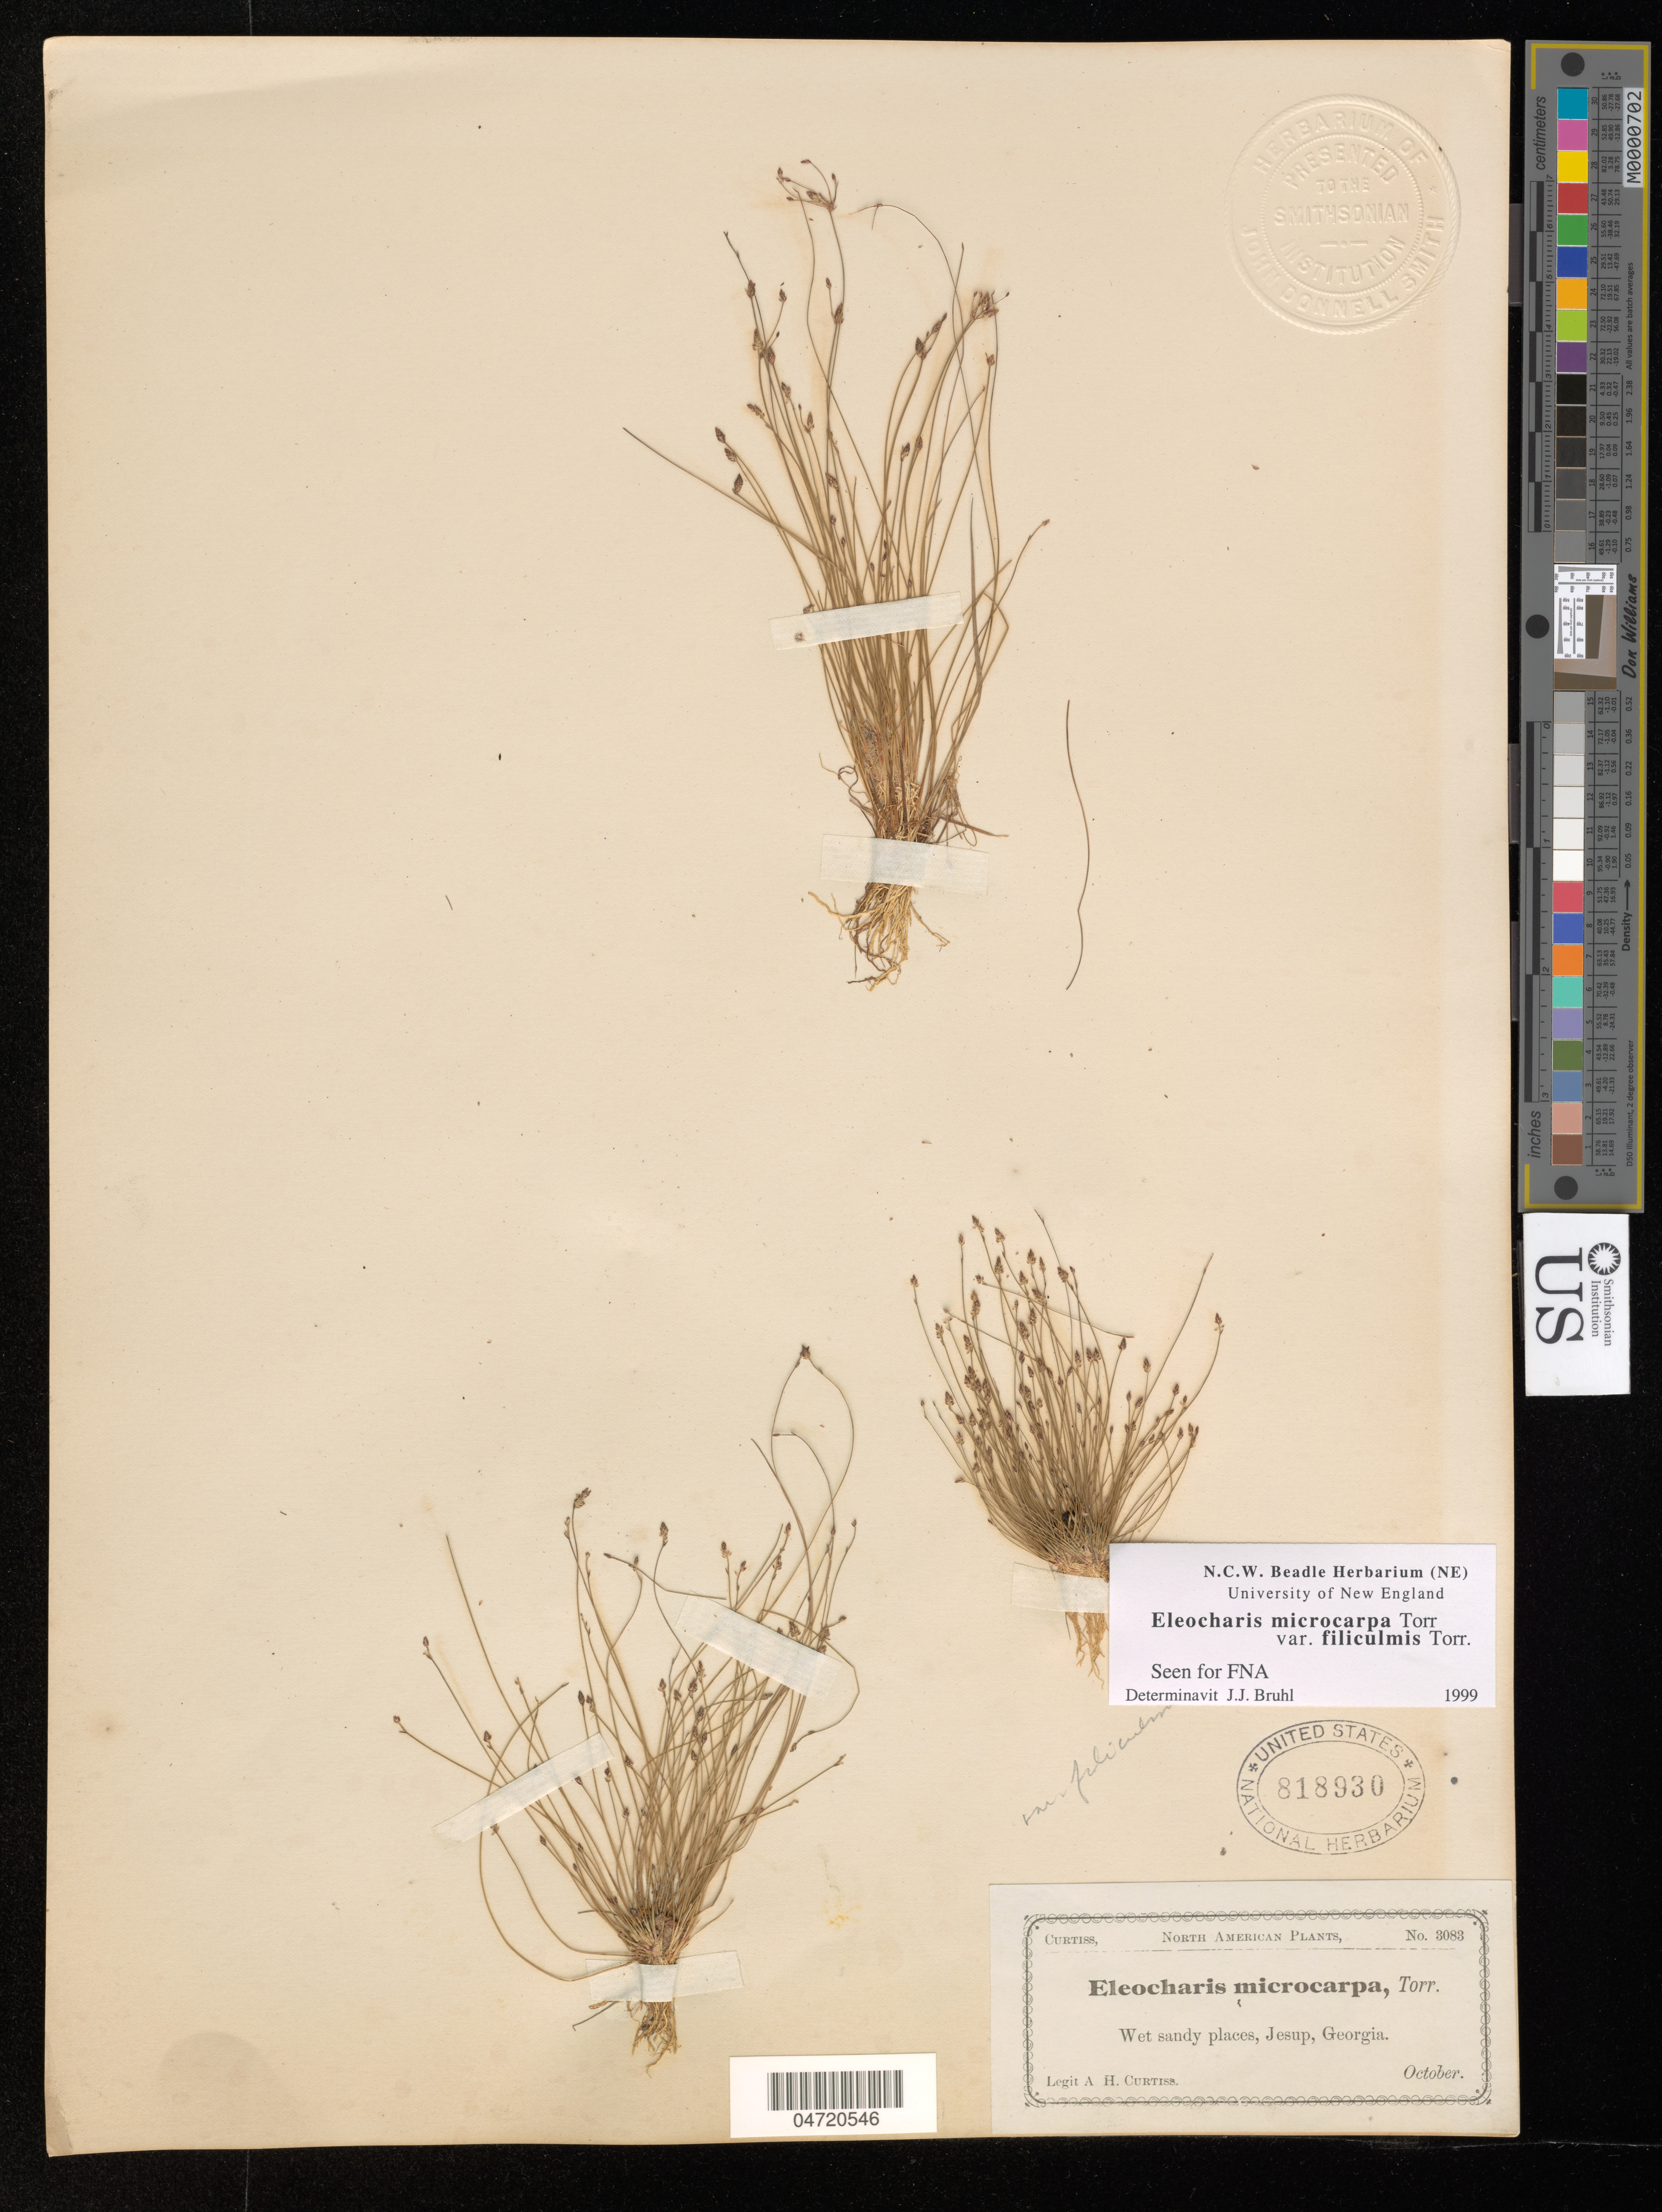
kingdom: Plantae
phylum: Tracheophyta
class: Liliopsida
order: Poales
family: Cyperaceae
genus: Eleocharis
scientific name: Eleocharis microcarpa var. filiculmis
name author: Torr.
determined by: Bruhl, J. J., (NE), University of New England (AUSTRALIA)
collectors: A. H. Curtiss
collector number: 3083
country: United States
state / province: Georgia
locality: Near Jesup.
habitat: Wet sandy places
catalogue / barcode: US 818930